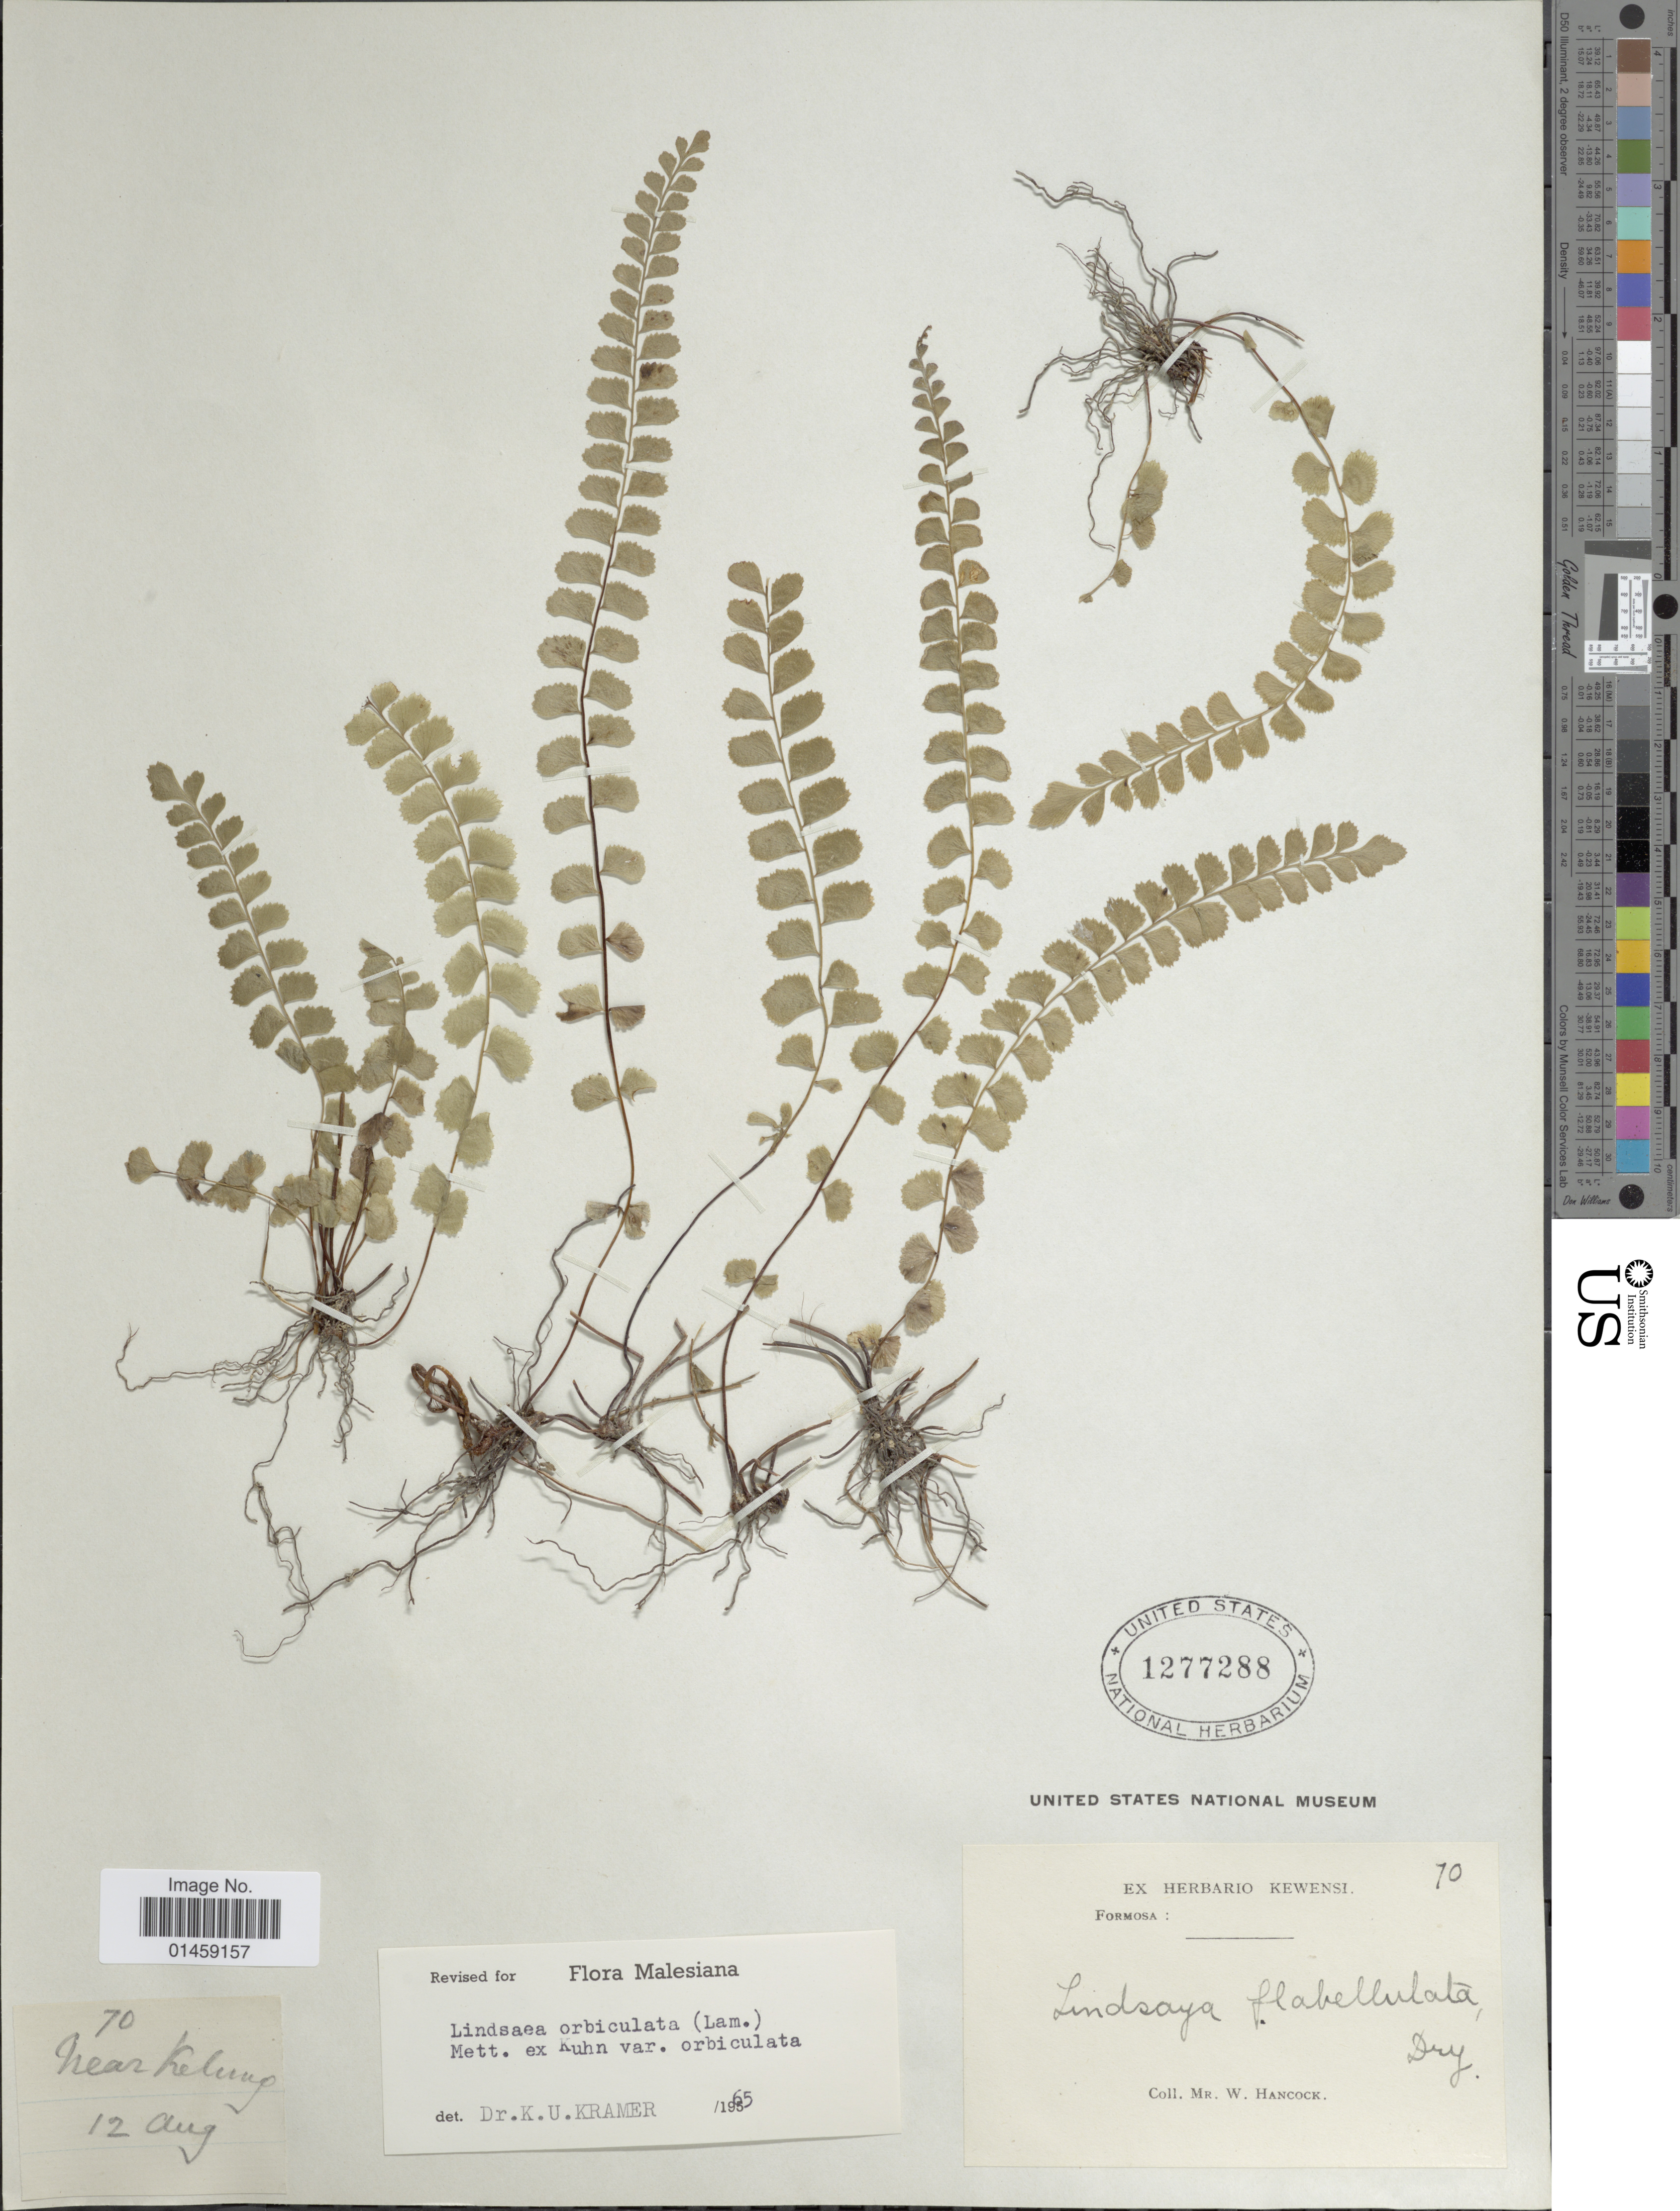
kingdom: Plantae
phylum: Tracheophyta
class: Polypodiopsida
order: Polypodiales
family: Lindsaeaceae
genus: Lindsaea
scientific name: Lindsaea orbiculata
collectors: W. Hancock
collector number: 70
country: Taiwan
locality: Formosa.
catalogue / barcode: US 1277288